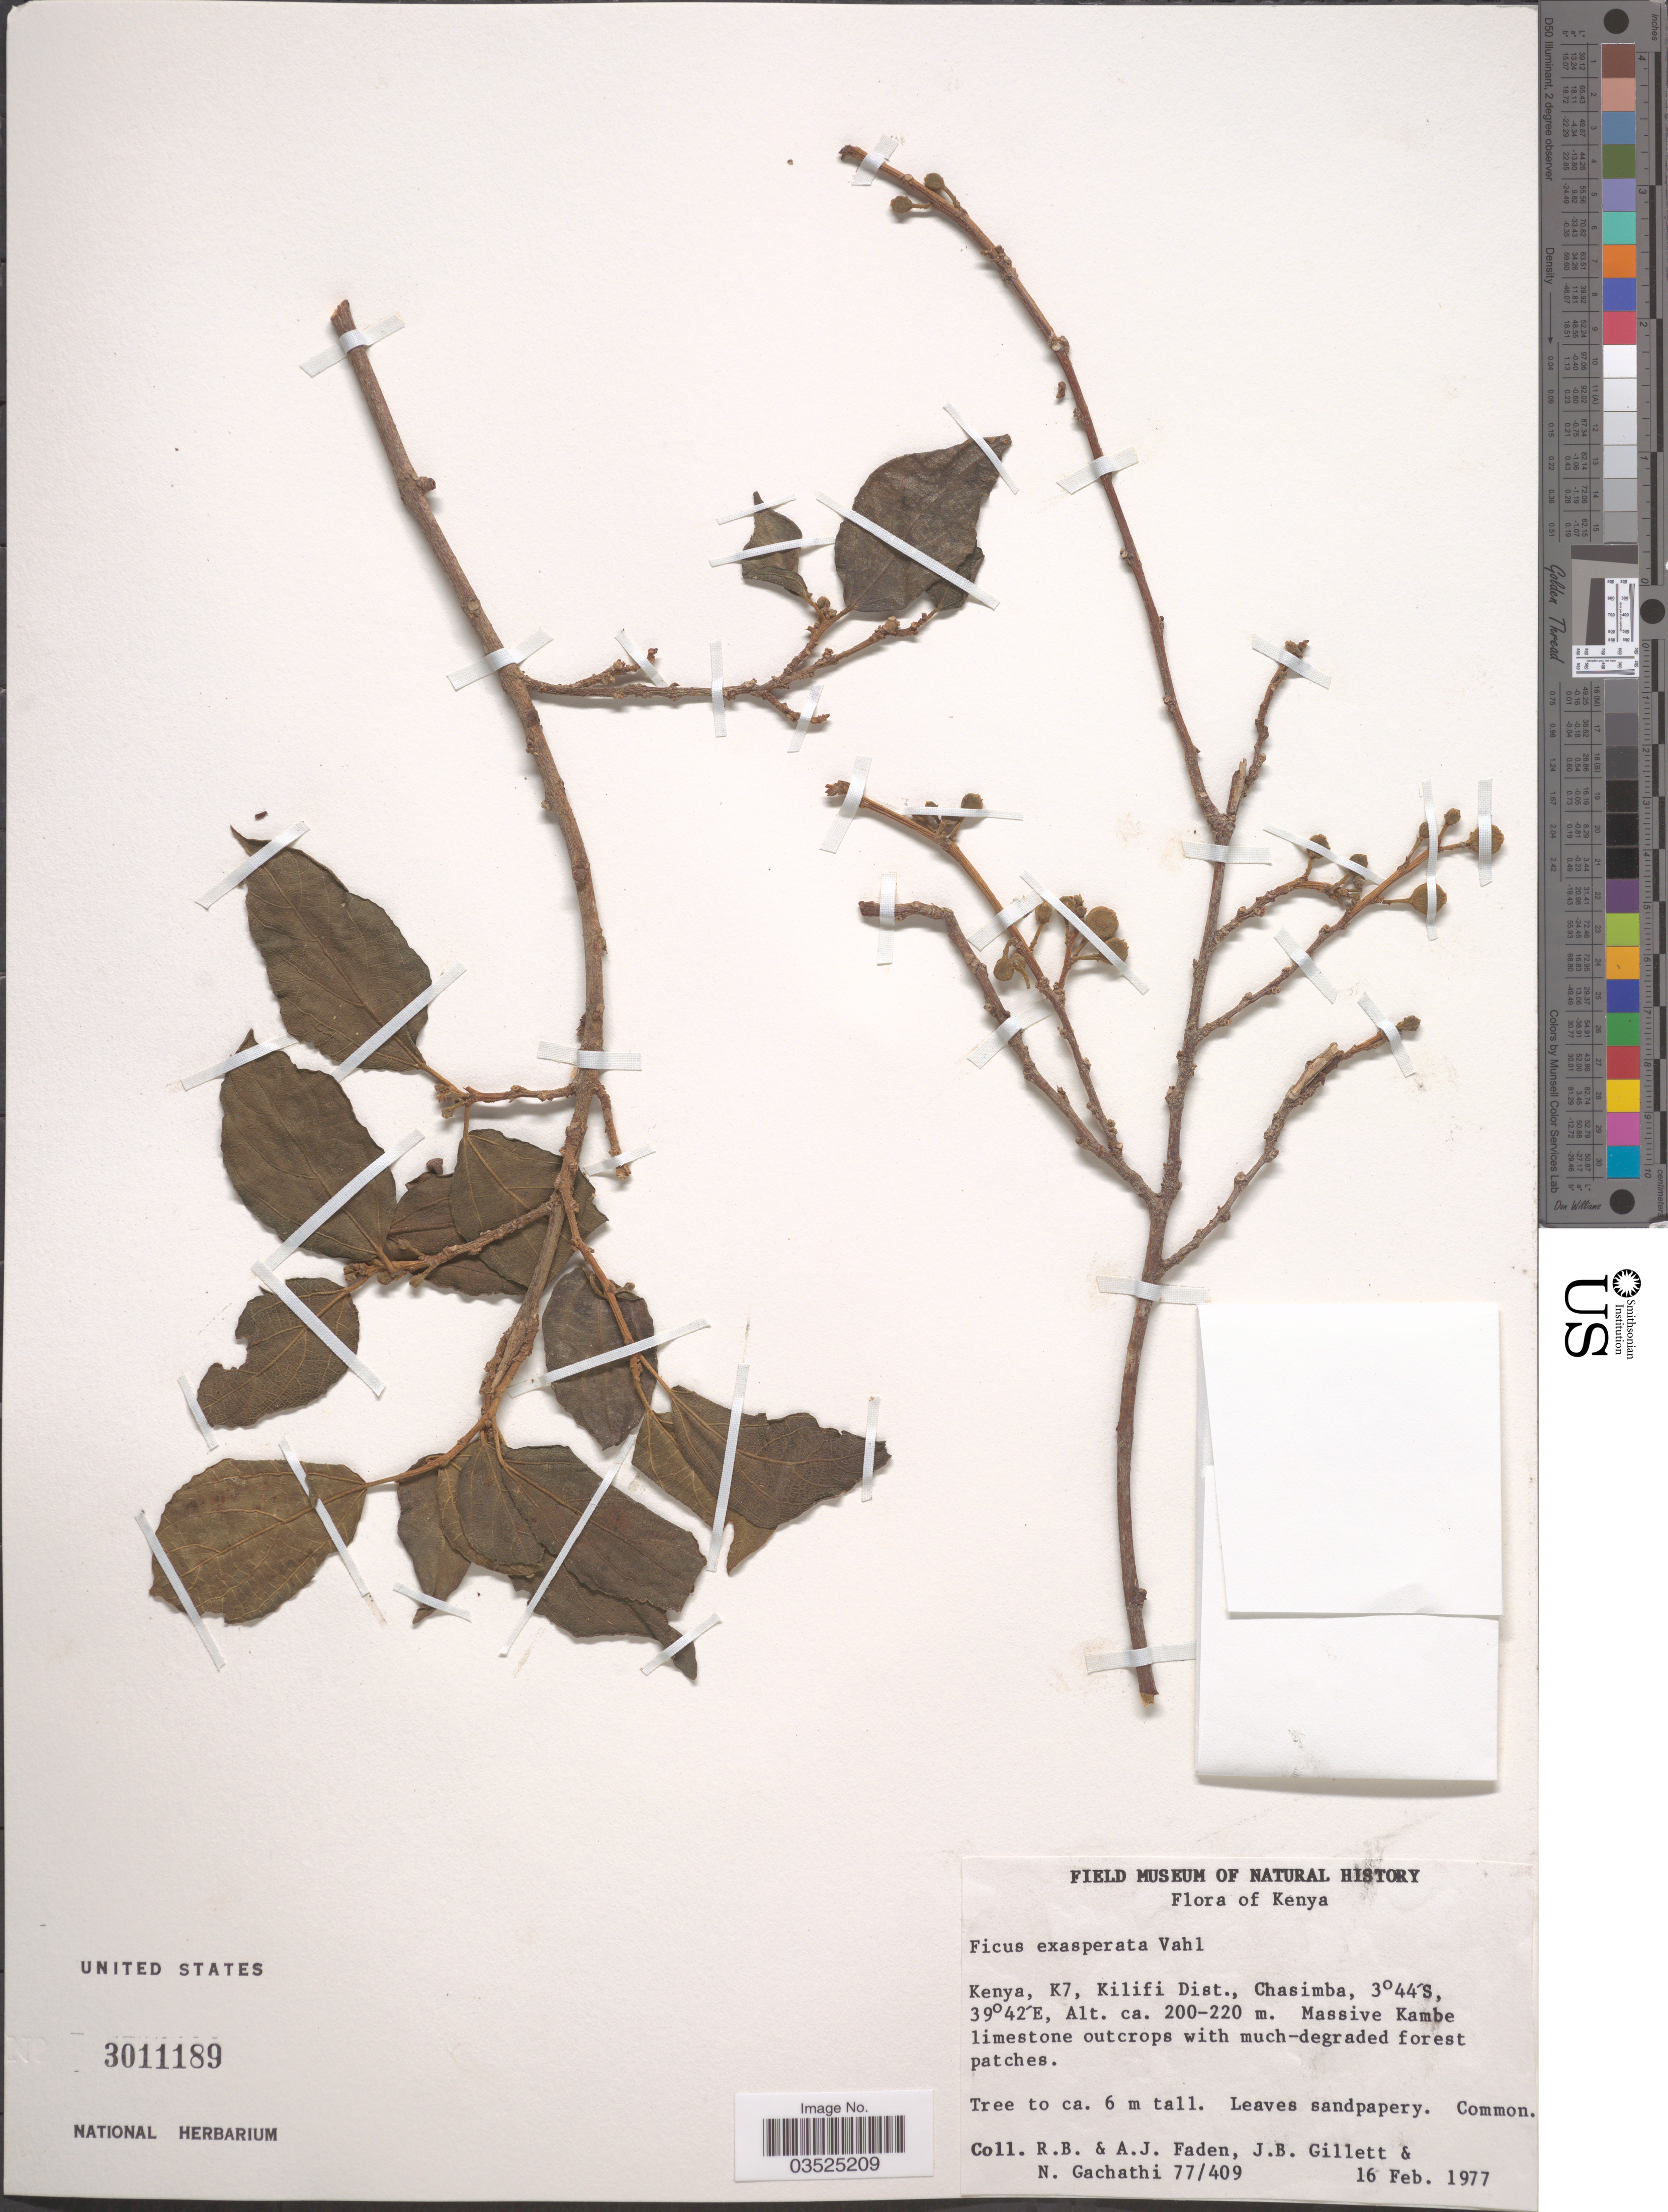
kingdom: Plantae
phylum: Tracheophyta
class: Magnoliopsida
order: Rosales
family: Moraceae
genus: Ficus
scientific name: Ficus exasperata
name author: Vahl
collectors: R. B. Faden, A. J. Faden, J. B. Gillett & N. Gachathi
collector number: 77/409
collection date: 1977-02-16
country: Kenya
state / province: Kilifi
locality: K7, Kilifi Dist., Chasimba. Massive Kambe.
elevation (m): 200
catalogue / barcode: US 3011189